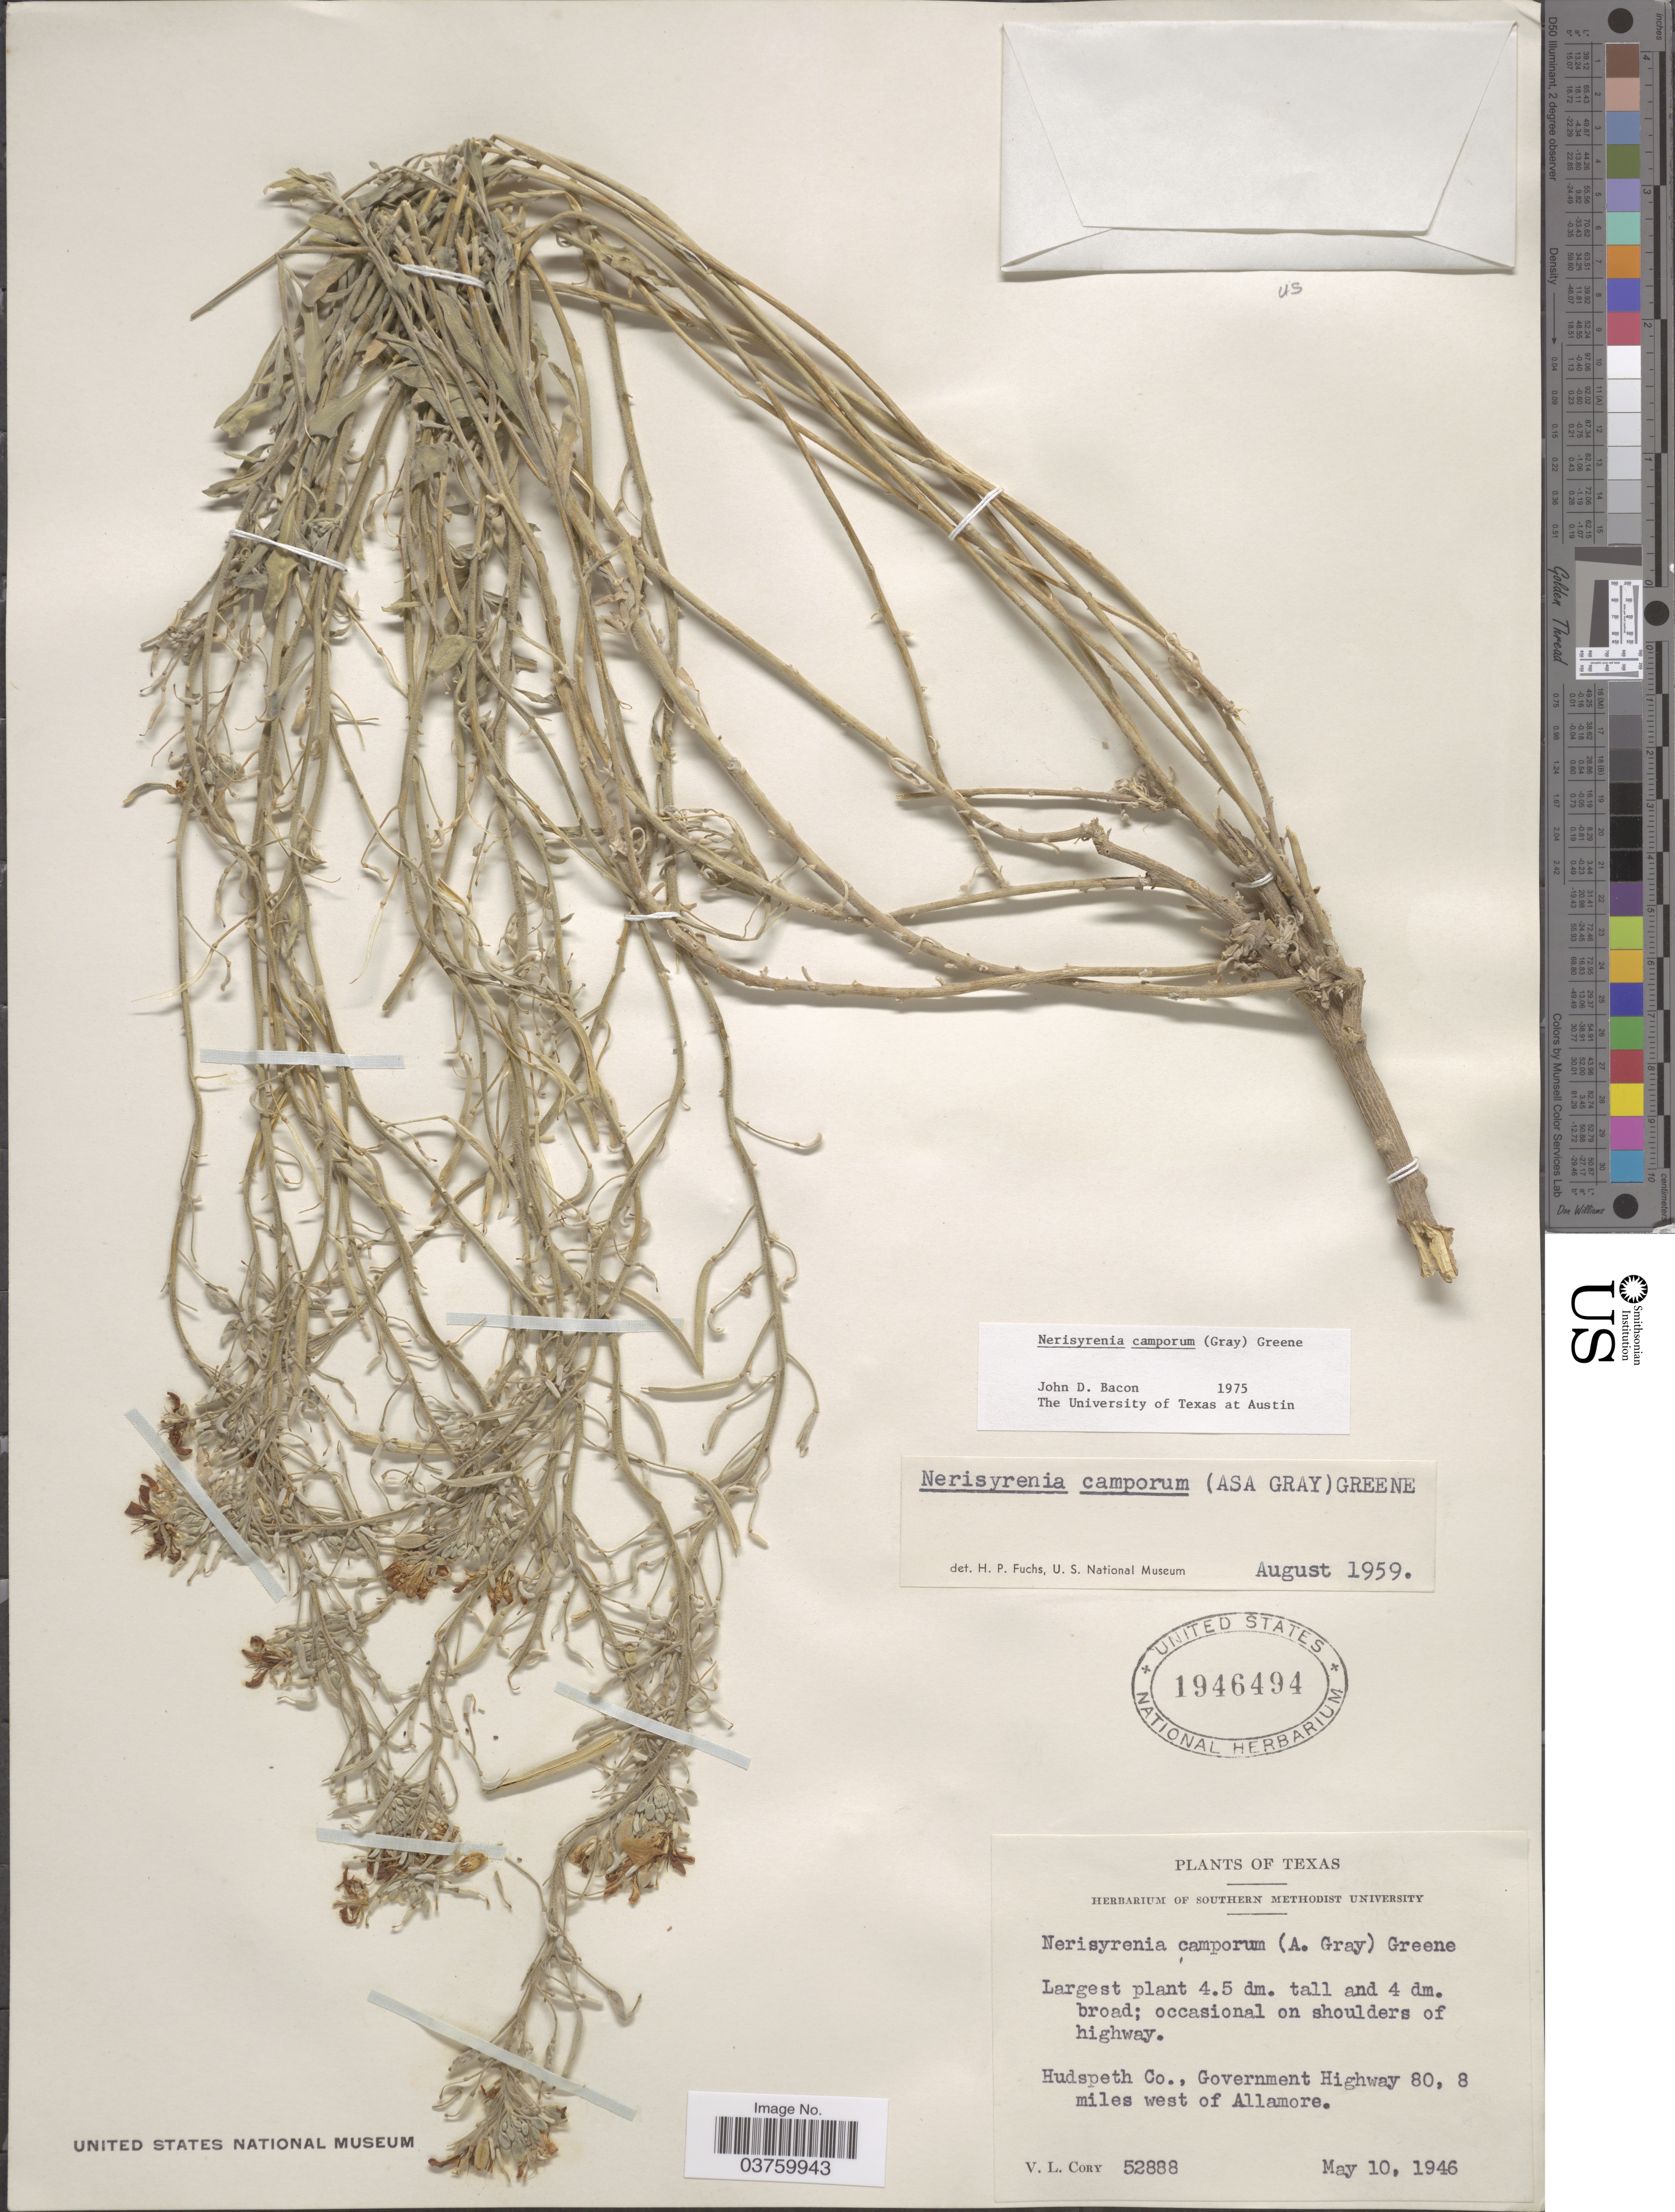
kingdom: Plantae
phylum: Tracheophyta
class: Magnoliopsida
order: Brassicales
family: Brassicaceae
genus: Nerisyrenia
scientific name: Nerisyrenia camporum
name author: (A. Gray) Greene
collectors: V. Cory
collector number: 52888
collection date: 1946-05-10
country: United States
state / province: Texas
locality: Hudspeth Co., Government Highway 80, 8 miles west of Allamore.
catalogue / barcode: US 1946494